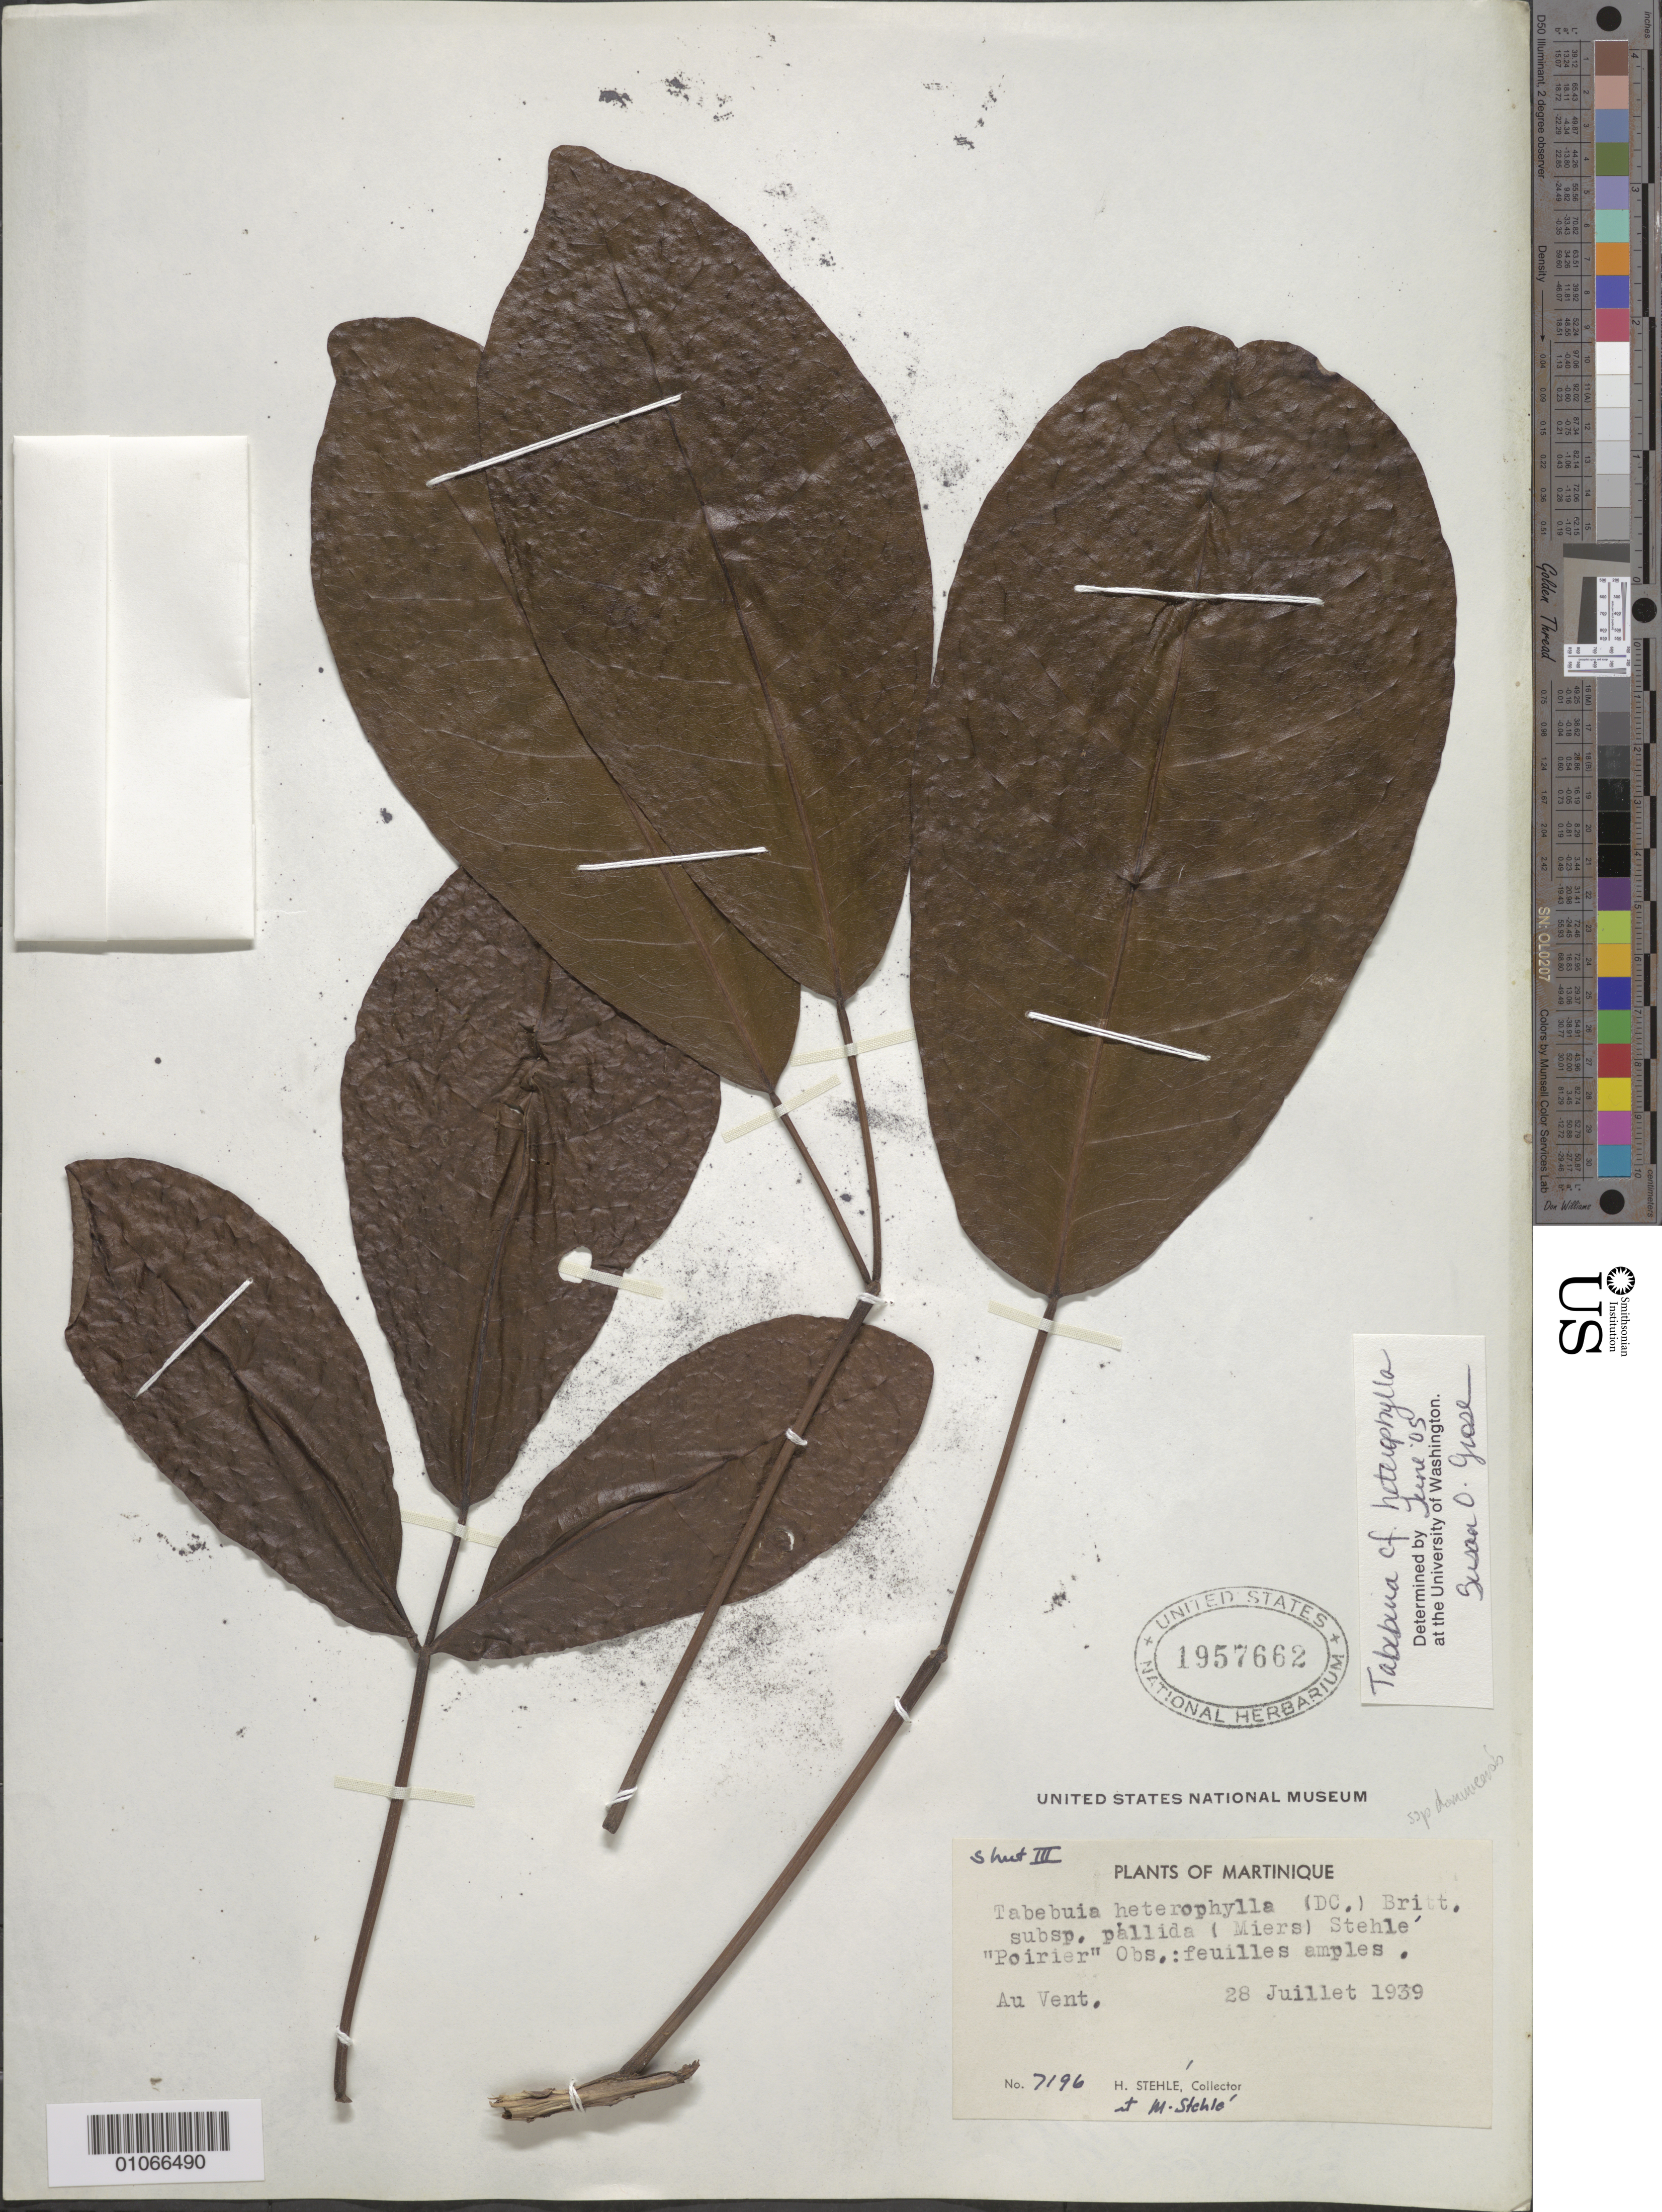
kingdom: Plantae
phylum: Tracheophyta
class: Magnoliopsida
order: Lamiales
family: Bignoniaceae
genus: Tabebuia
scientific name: Tabebuia heterophylla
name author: (DC.) Britton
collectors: H. Stehlé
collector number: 7196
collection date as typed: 28 Jul 1939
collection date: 1939-07-28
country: Martinique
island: Martinique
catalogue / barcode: US 1957662